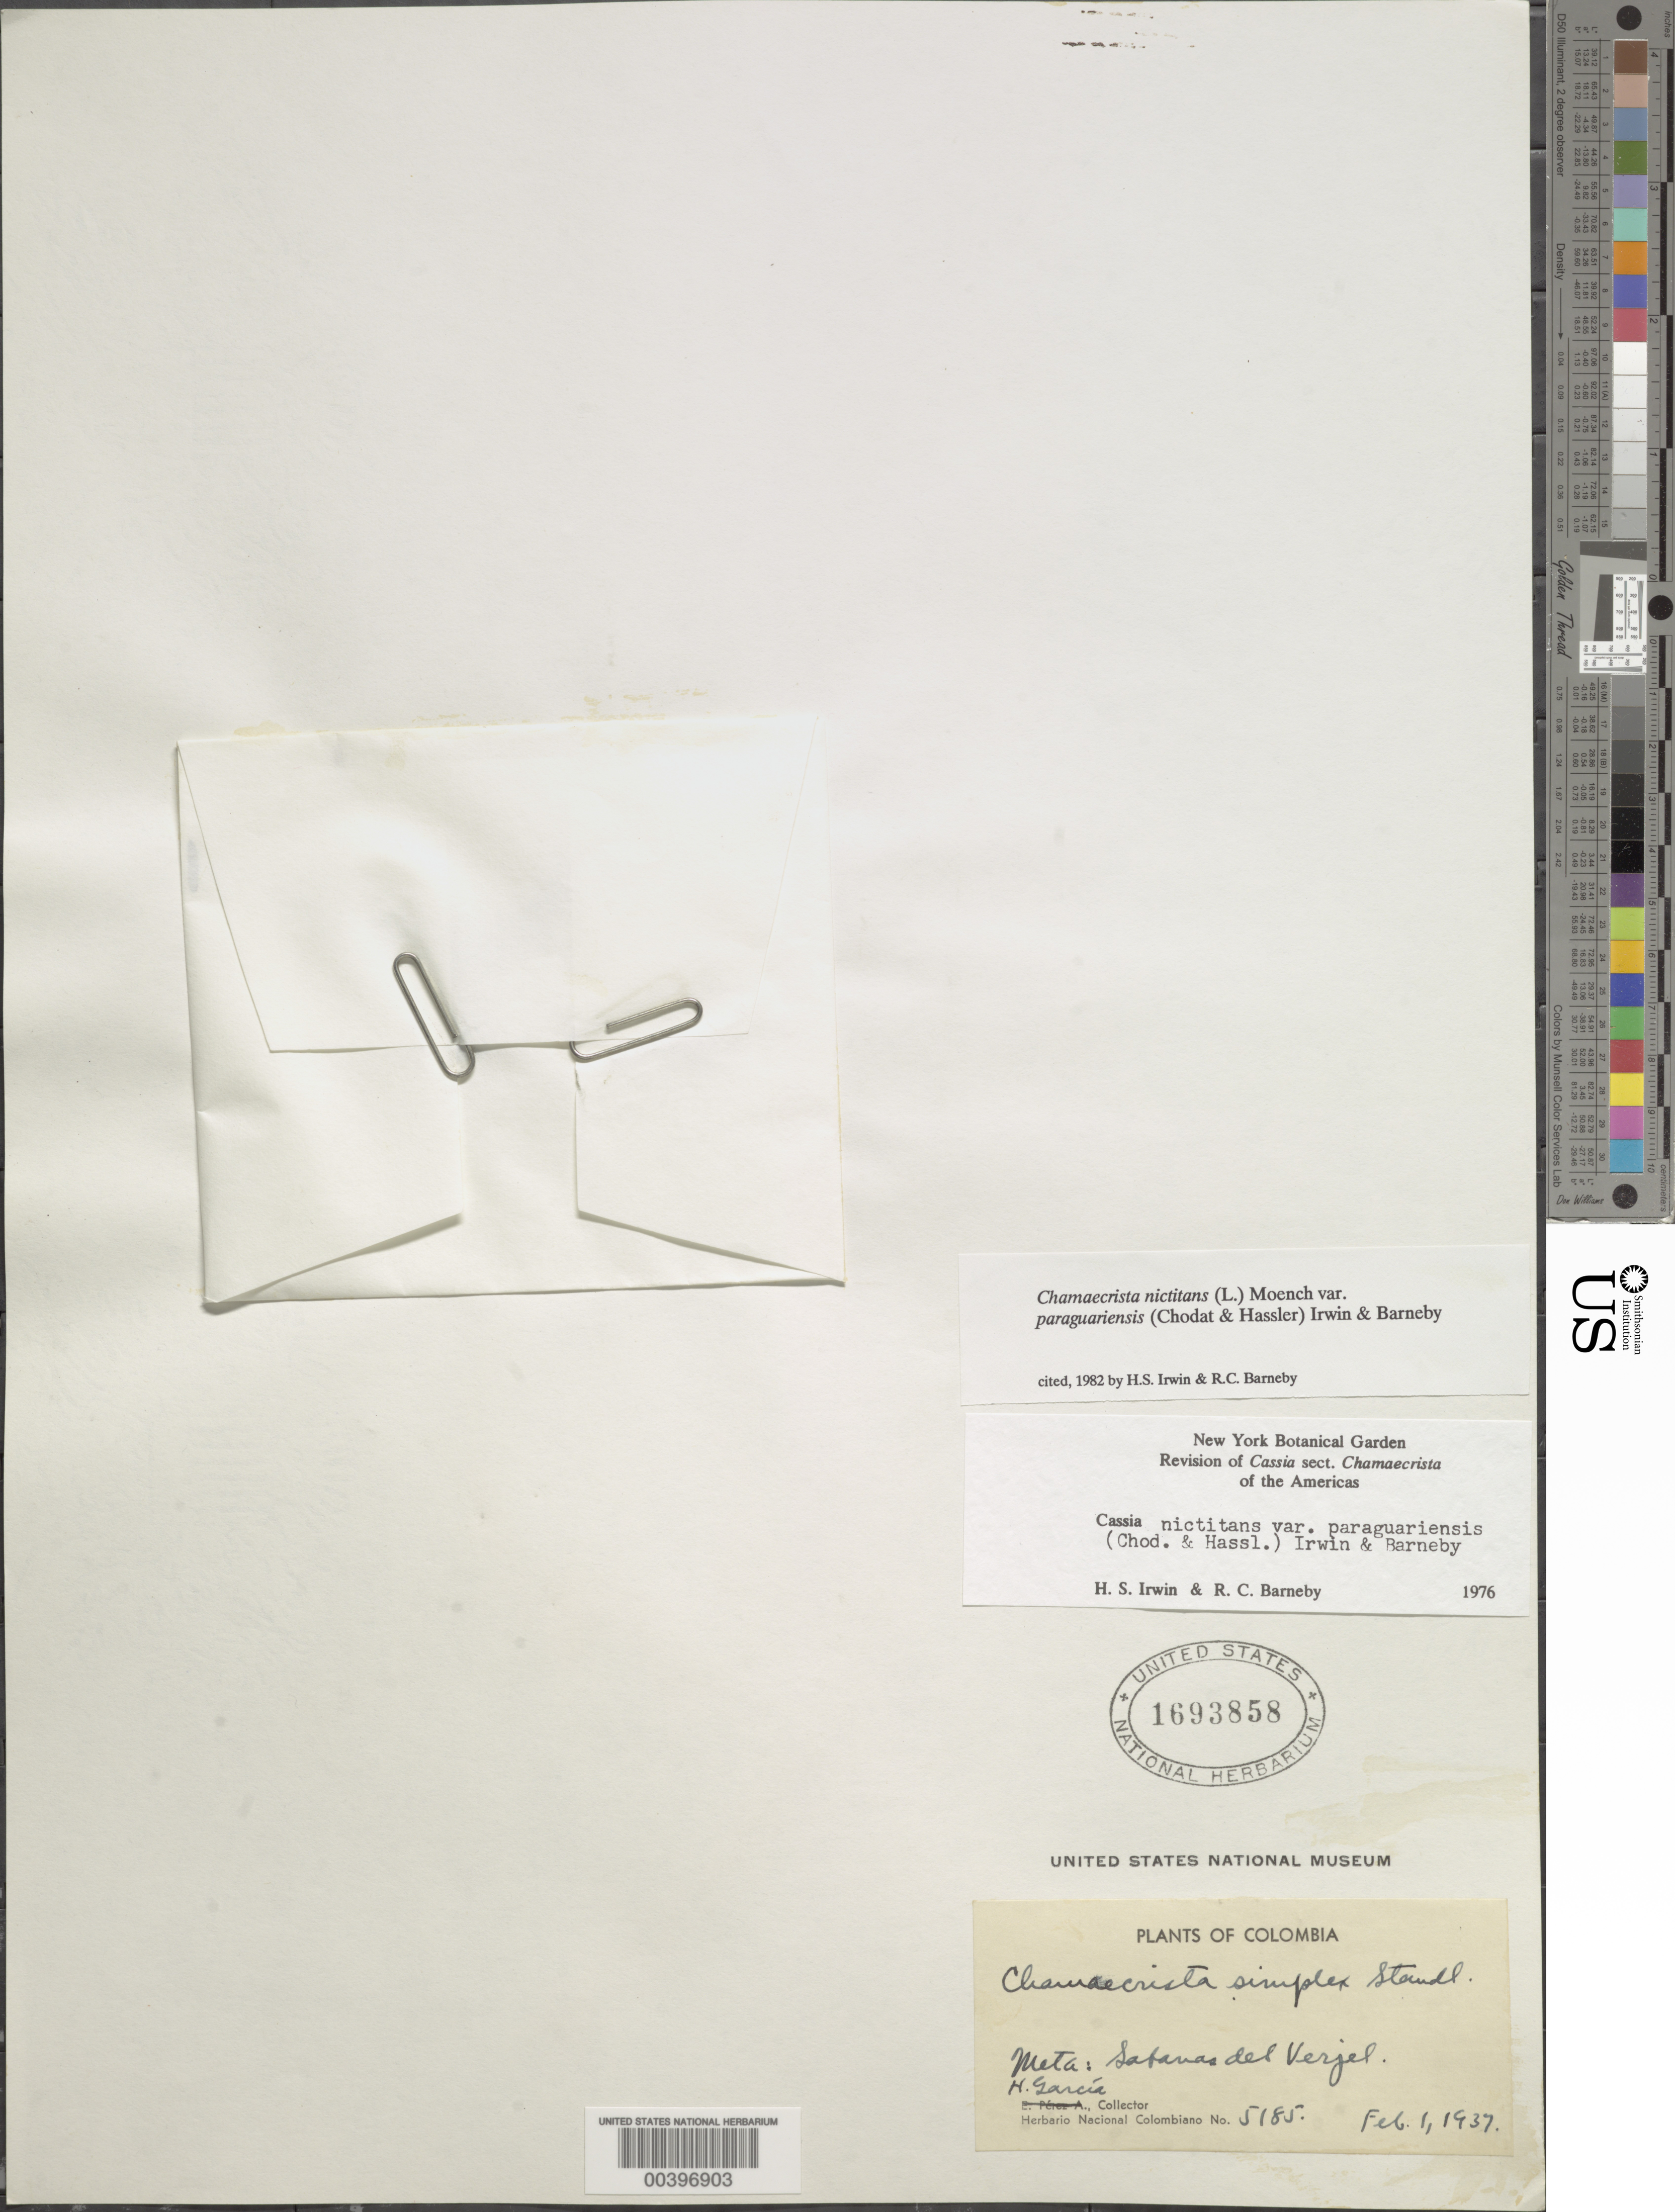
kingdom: Plantae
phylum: Tracheophyta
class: Magnoliopsida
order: Fabales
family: Fabaceae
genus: Chamaecrista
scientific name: Chamaecrista nictitans var. paraguariensis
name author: (Chodat & Hassl.) H.S. Irwin & Barneby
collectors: H. Garcia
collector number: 5185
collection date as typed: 01 Feb 1937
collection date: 1937-02-01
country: Colombia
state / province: Meta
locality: Sabanas del Verjel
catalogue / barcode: US 1693858